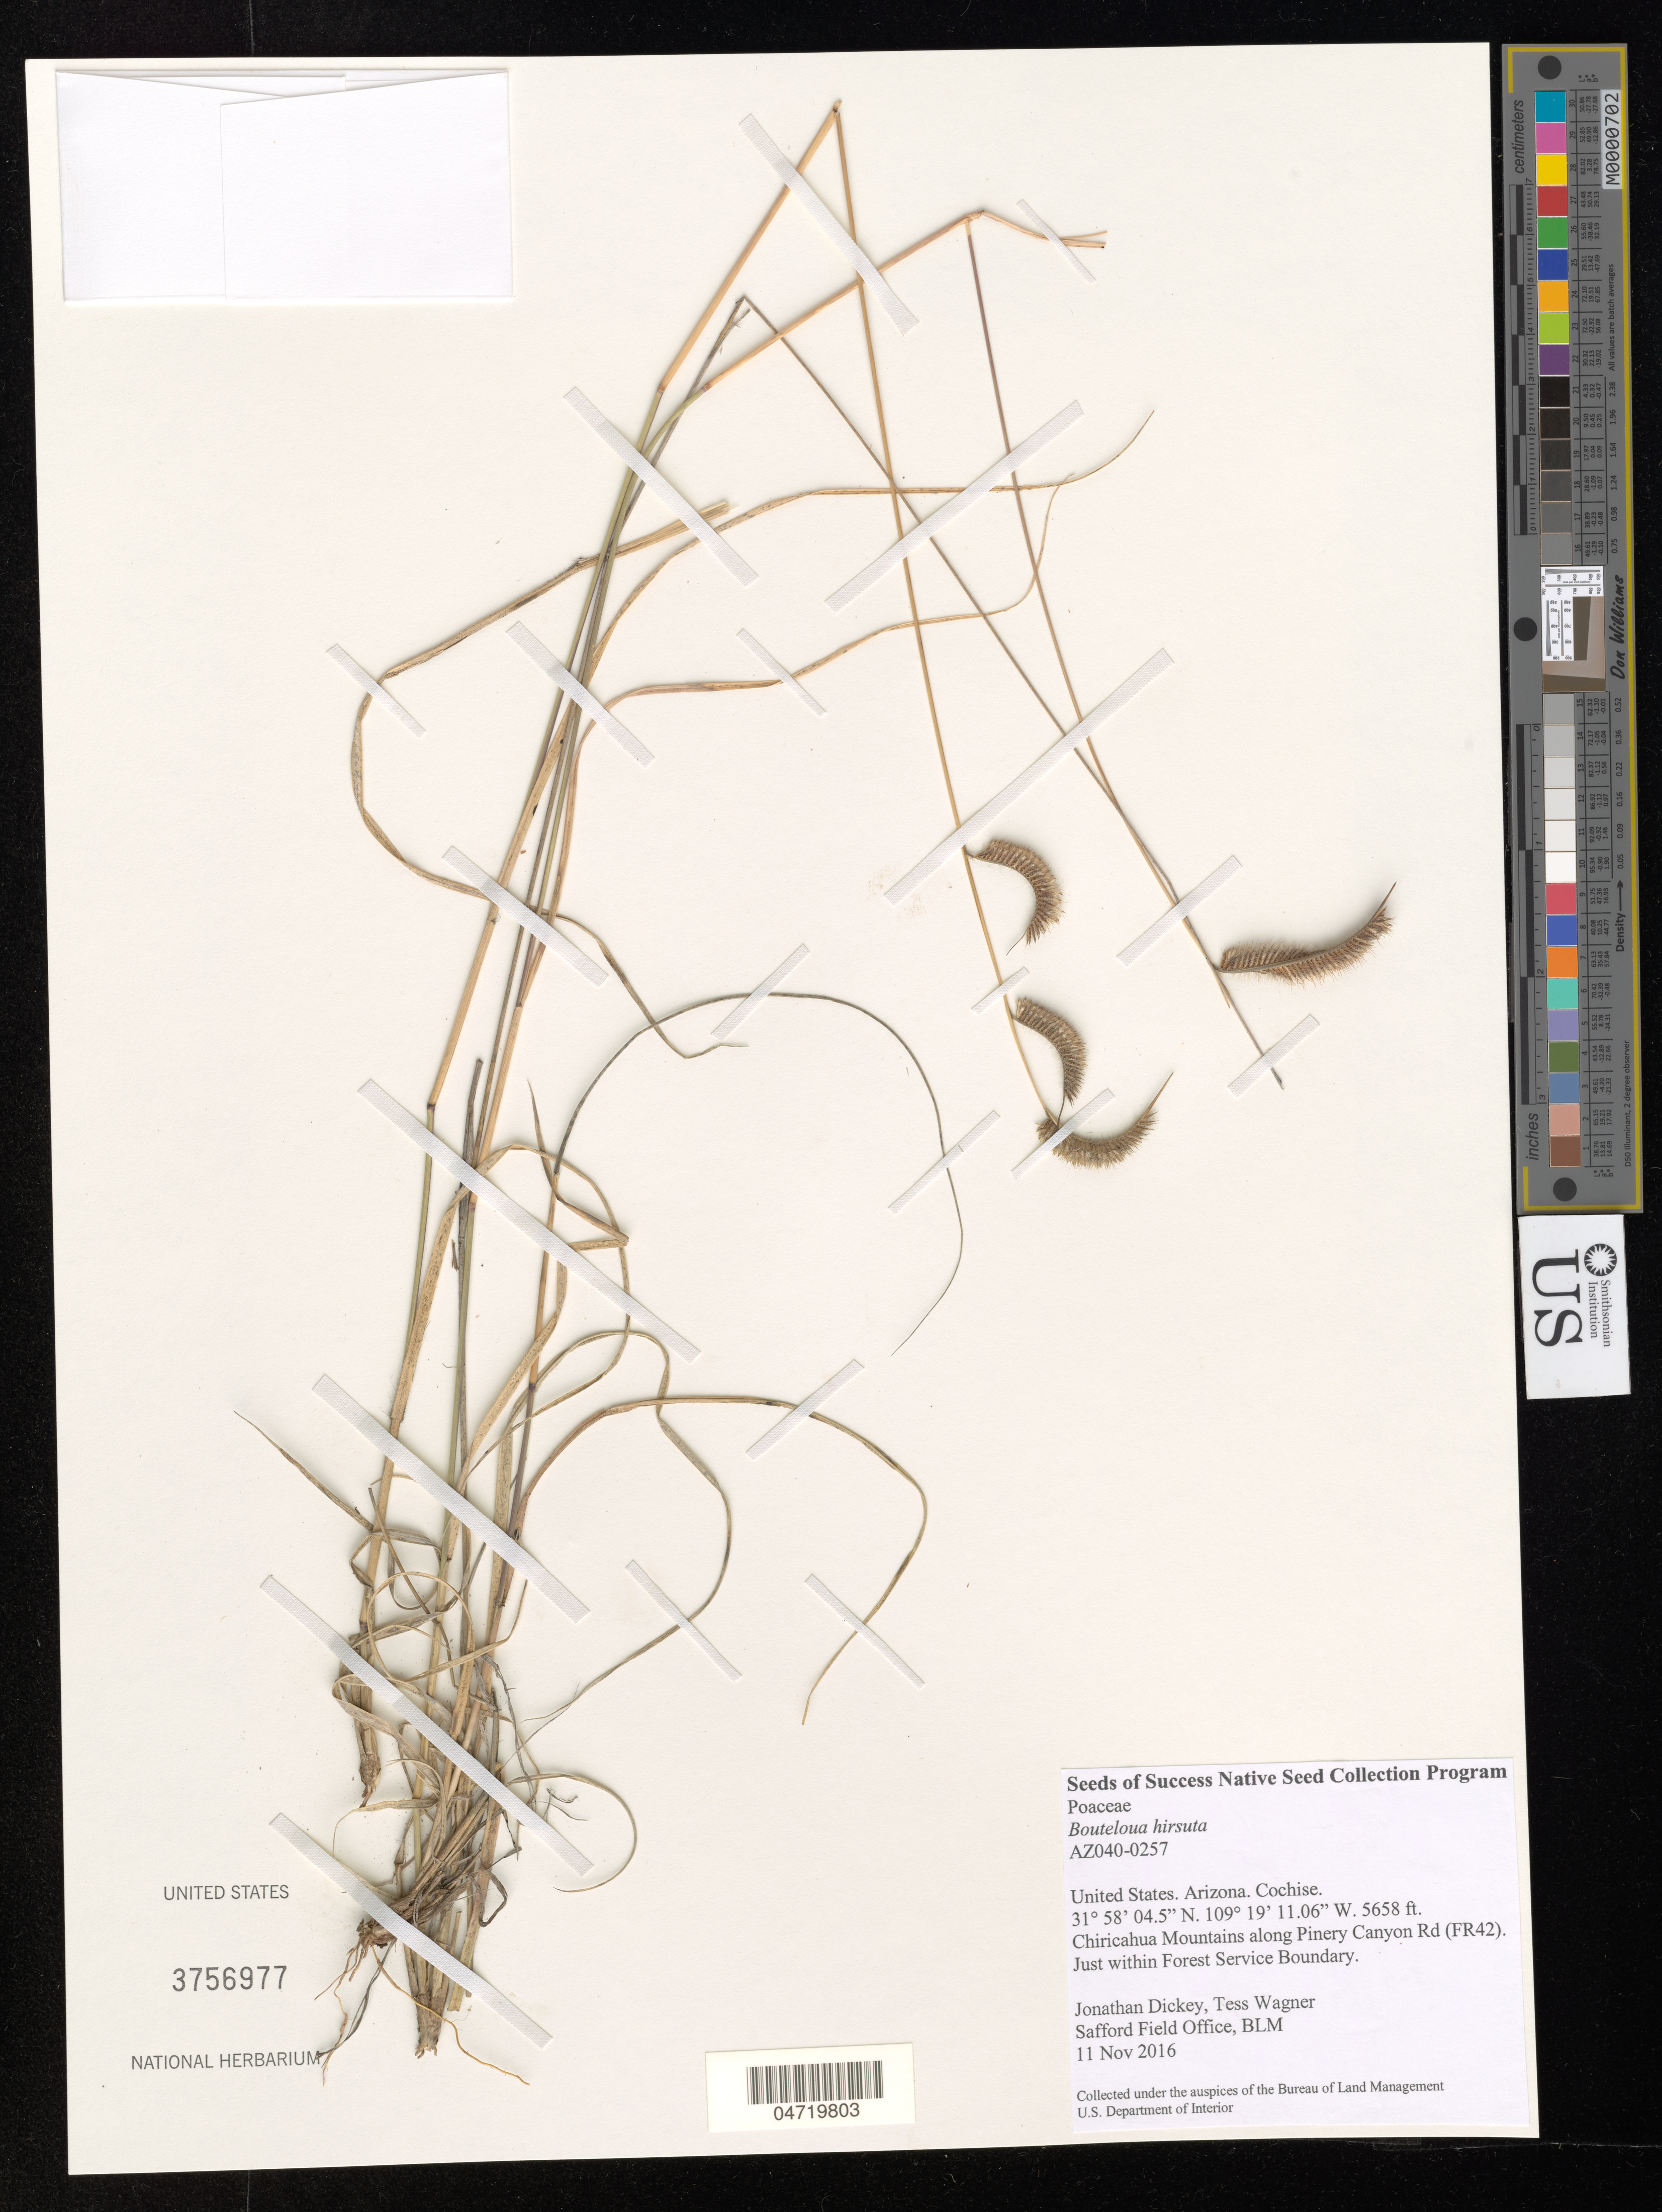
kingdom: Plantae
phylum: Tracheophyta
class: Liliopsida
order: Poales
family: Poaceae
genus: Bouteloua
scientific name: Bouteloua hirsuta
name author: Lag.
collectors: J. Dickey & T. Wagner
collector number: AZ040-0257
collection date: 2016-11-11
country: United States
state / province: Arizona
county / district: Cochise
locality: Chiricahua Mountains along FR42 (Pinery Canyon Rd), just within Forest Service Boundary.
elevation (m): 1725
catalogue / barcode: US 3756977